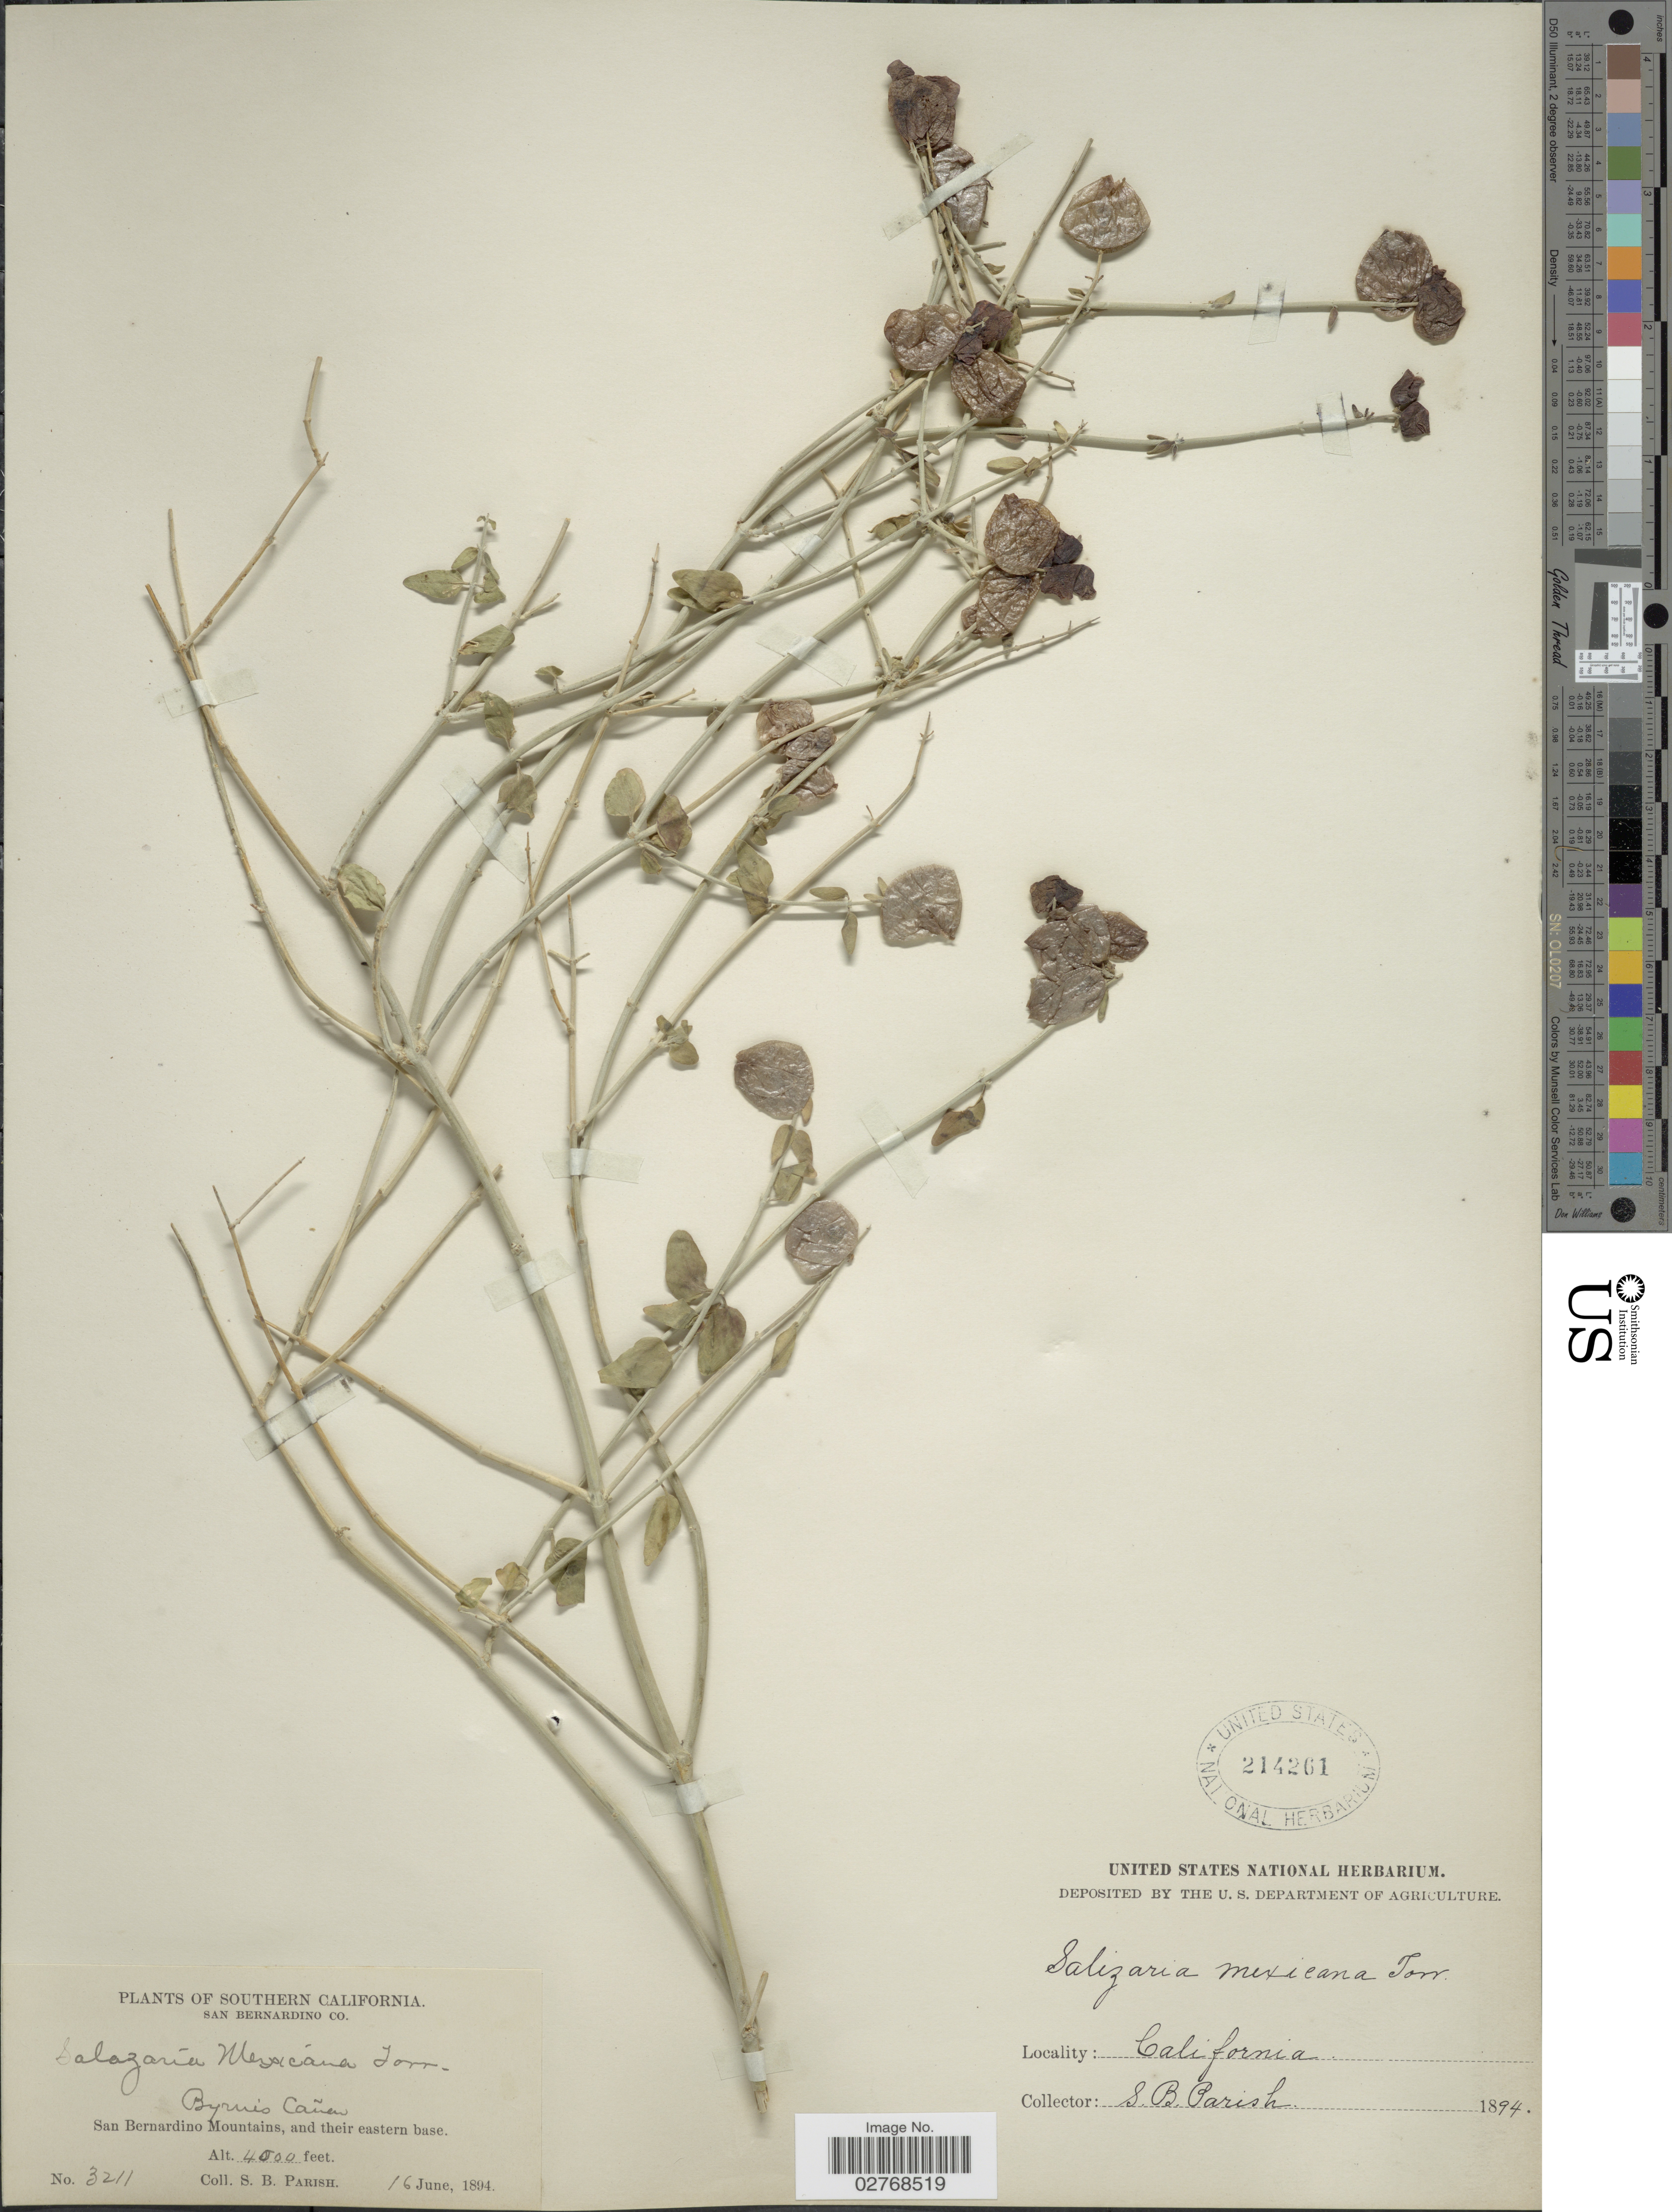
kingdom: Plantae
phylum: Tracheophyta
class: Magnoliopsida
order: Lamiales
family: Lamiaceae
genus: Scutellaria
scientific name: Scutellaria mexicana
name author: (Torr.) A.J. Paton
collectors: S. B. Parish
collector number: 3211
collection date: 1894-06-16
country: United States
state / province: California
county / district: San Bernardino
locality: Southern California. San Bernardino Co. Byrnes Cañon. San Bernardino Mountains, and their eastern base.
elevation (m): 1219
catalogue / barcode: US 214261